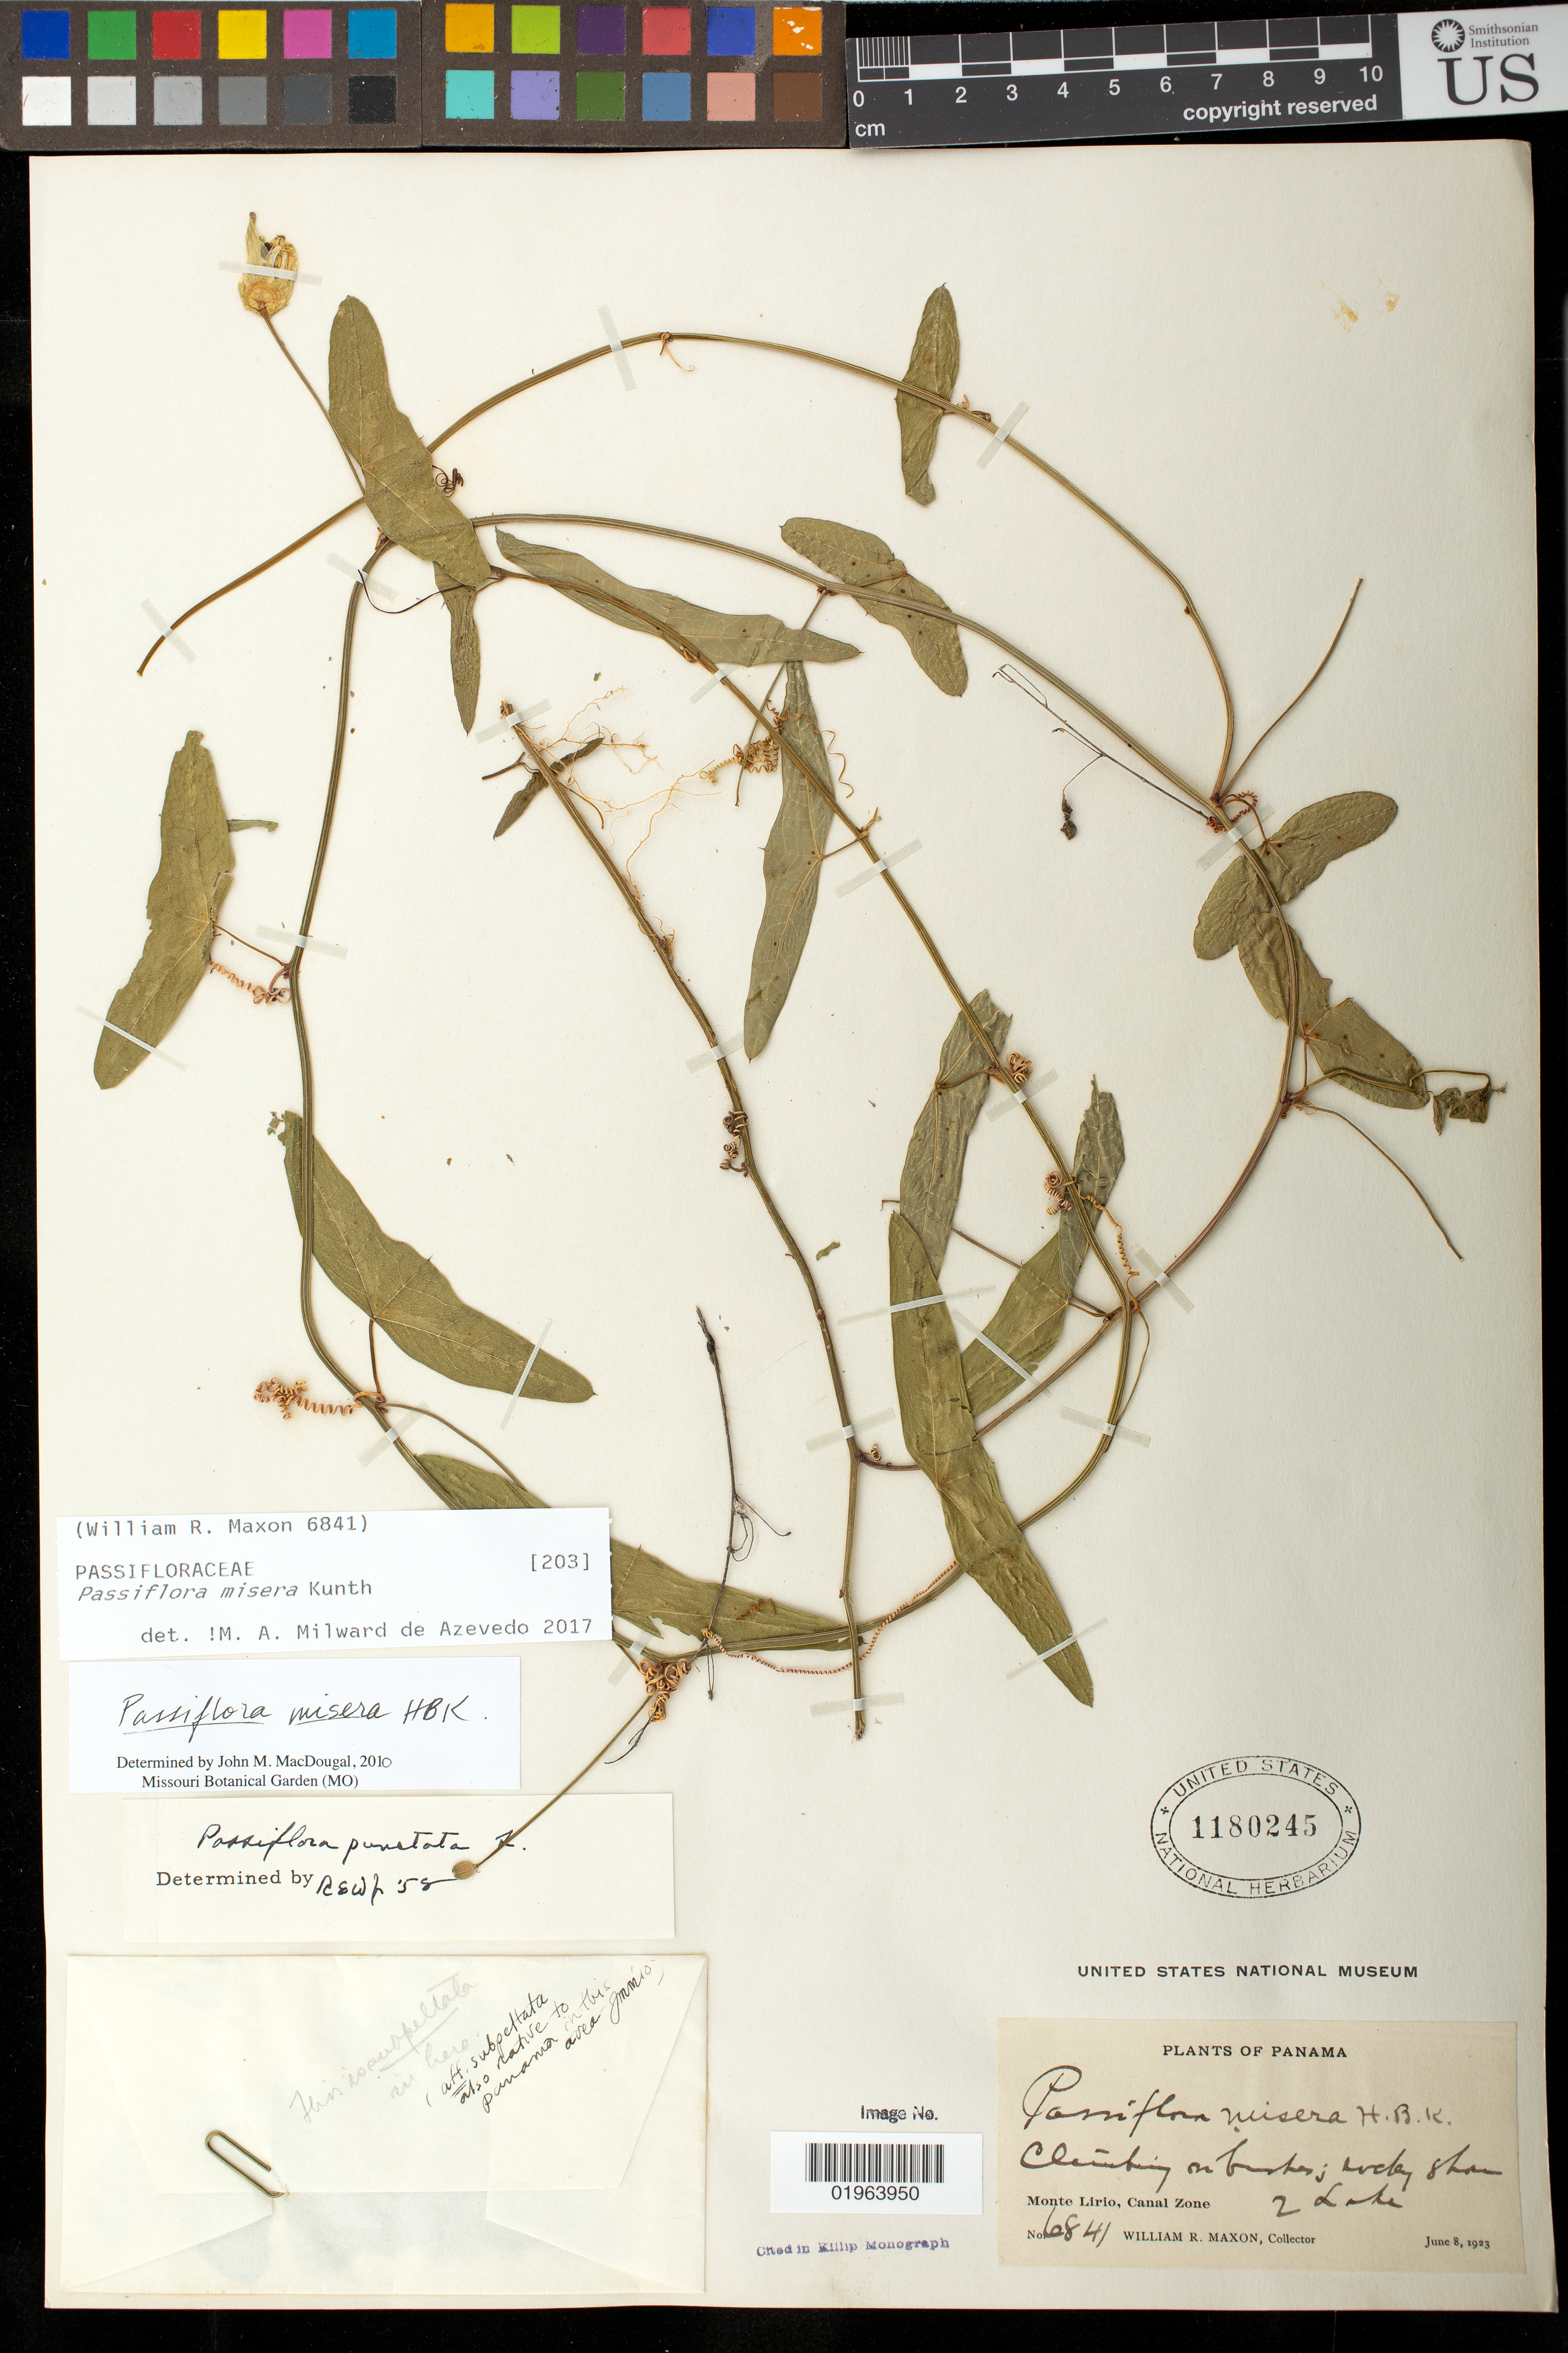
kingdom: Plantae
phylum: Tracheophyta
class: Magnoliopsida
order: Malpighiales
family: Passifloraceae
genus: Passiflora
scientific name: Passiflora misera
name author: Kunth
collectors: W. R. Maxon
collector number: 6841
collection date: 1923-06-08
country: Panama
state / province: Colón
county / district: Canal Zone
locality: Monte Lirio.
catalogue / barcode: US 1180245